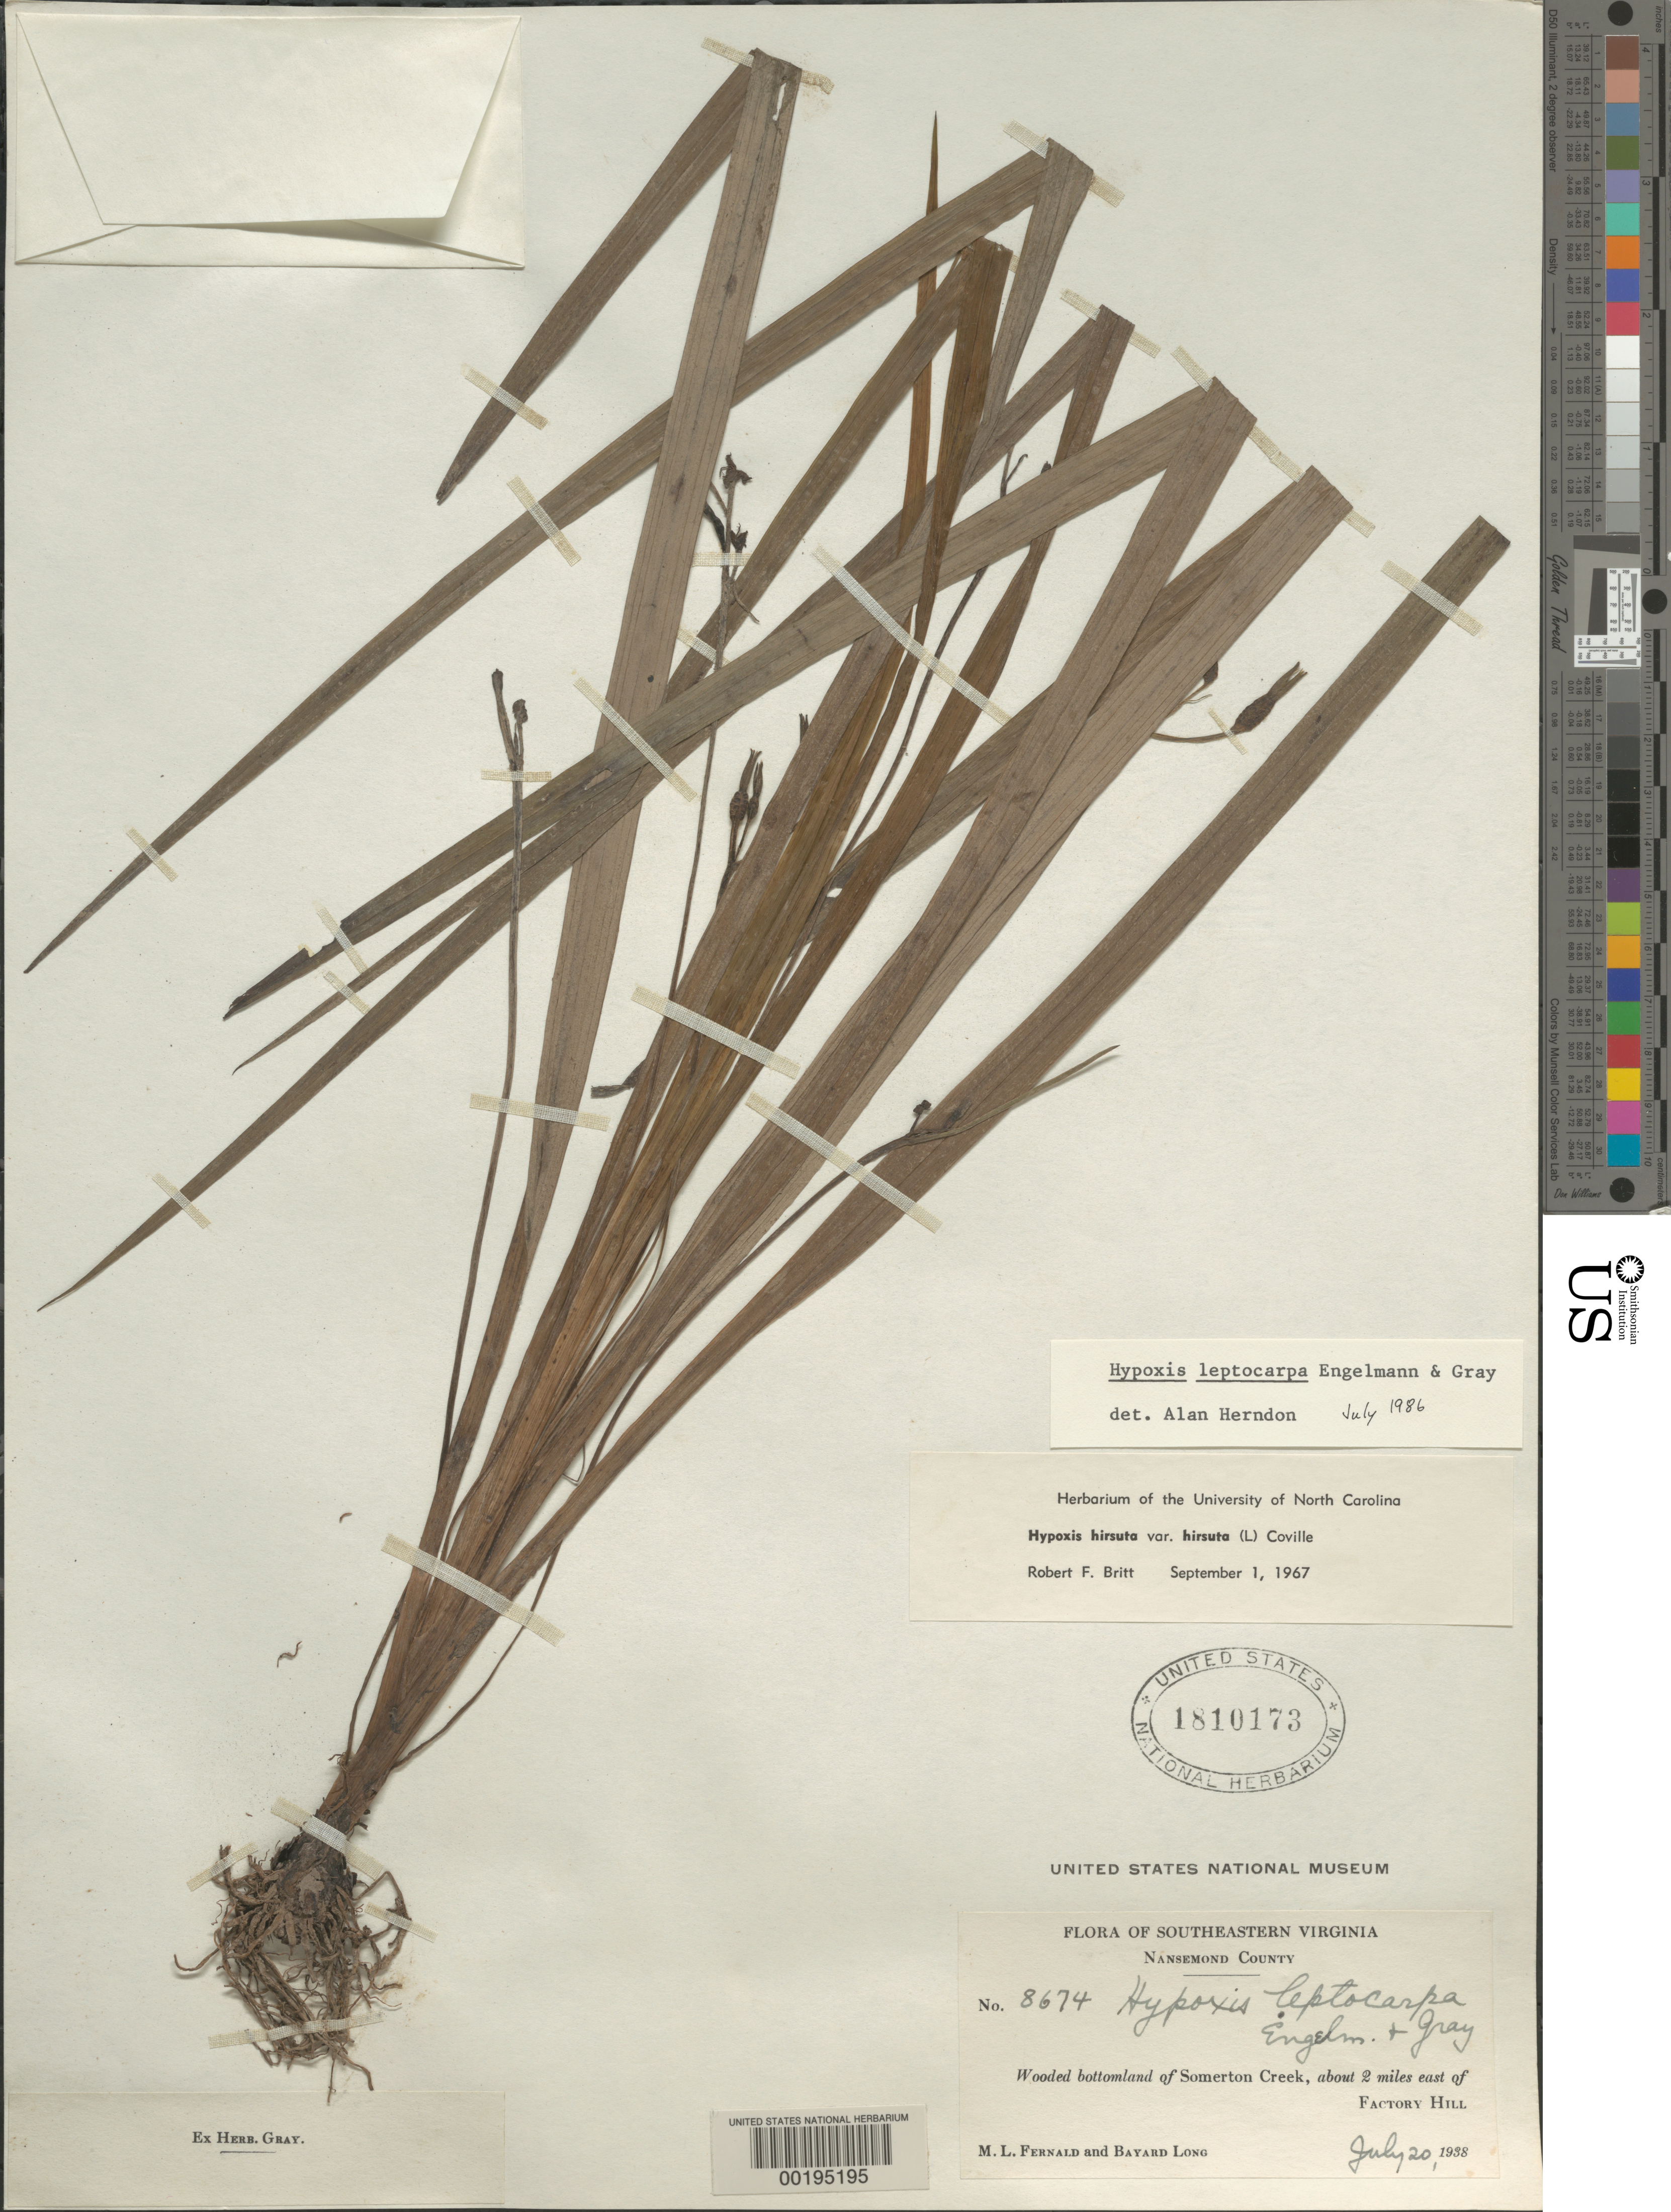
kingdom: Plantae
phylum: Tracheophyta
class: Liliopsida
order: Asparagales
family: Hypoxidaceae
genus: Hypoxis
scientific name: Hypoxis leptocarpa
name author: (Engelm. & A. Gray) Small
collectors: M. L. Fernald & B. H. Long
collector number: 8674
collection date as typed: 20 Jul 1938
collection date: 1938-07-20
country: United States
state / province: Virginia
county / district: City of Suffolk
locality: Nansemond county, somerton creek, about 2 mi e of factory hill. [nansemond county is now part of suffolk city.]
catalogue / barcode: US 1810173